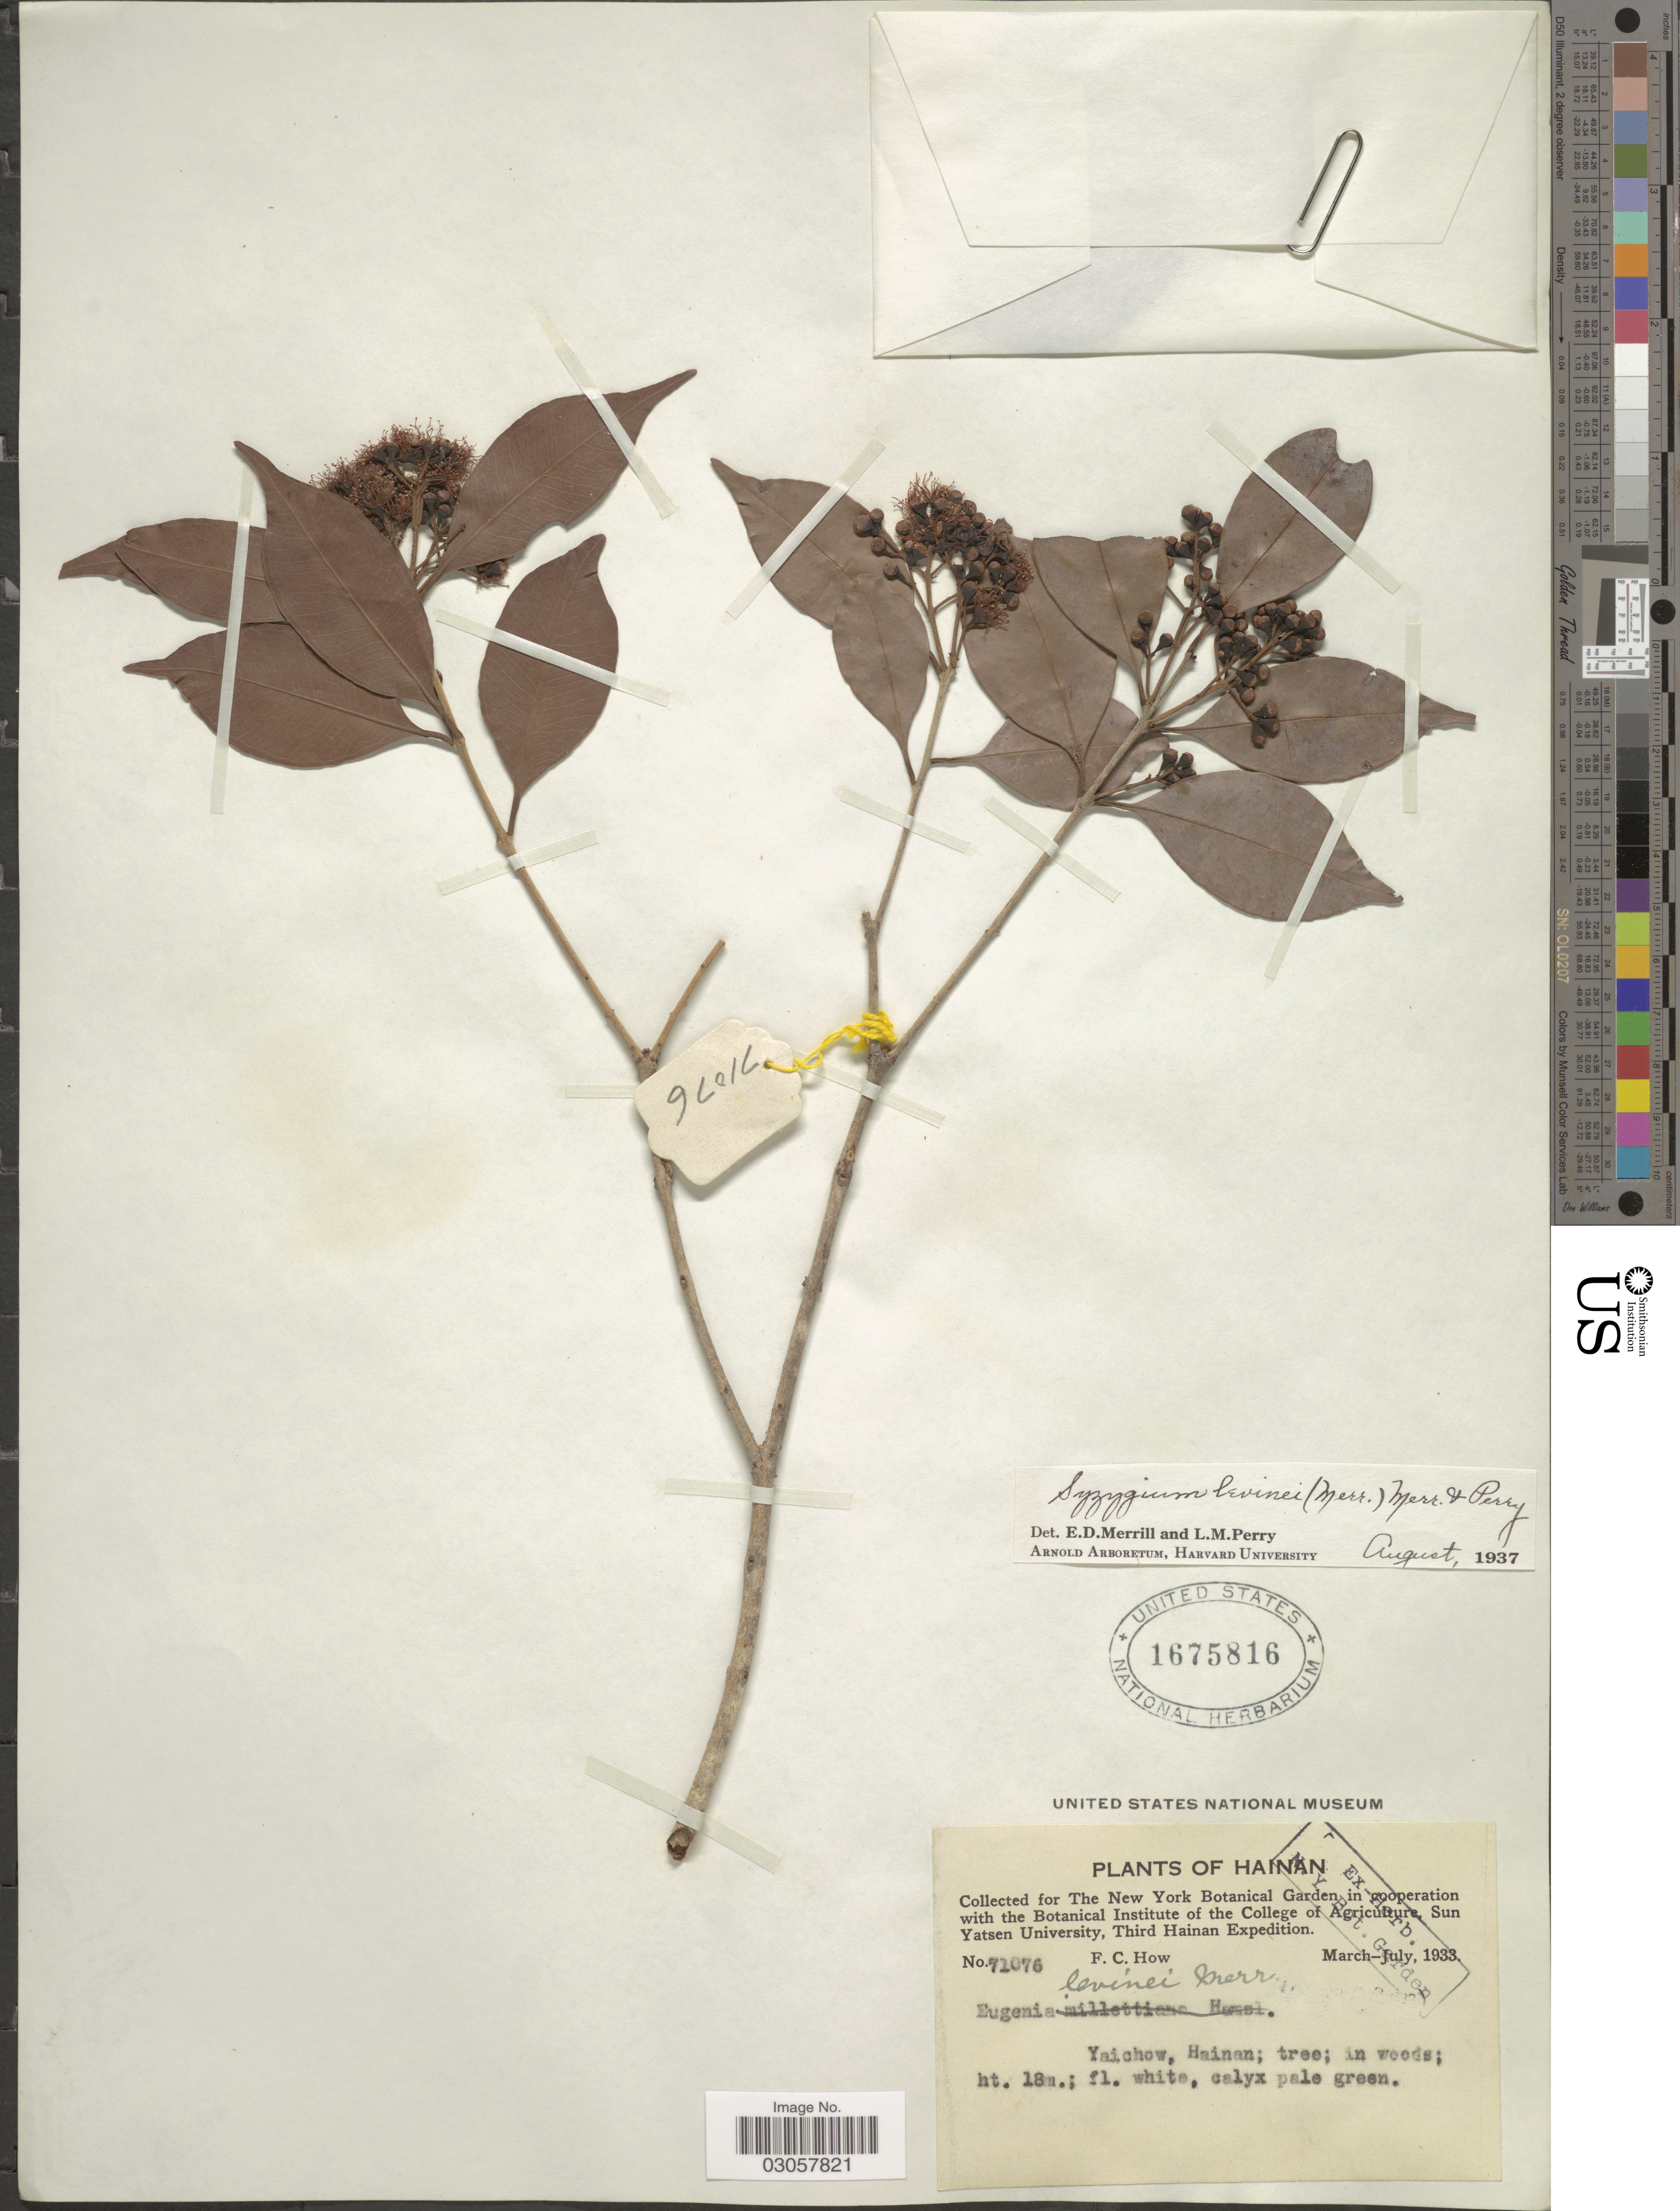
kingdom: Plantae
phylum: Tracheophyta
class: Magnoliopsida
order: Myrtales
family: Myrtaceae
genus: Syzygium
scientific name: Syzygium levinei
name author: (Merr.) Merr. & L.M. Perry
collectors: F. C. How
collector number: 71076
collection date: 1933-03/1933-07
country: China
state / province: Hainan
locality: Yaichow.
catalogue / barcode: US 1675816